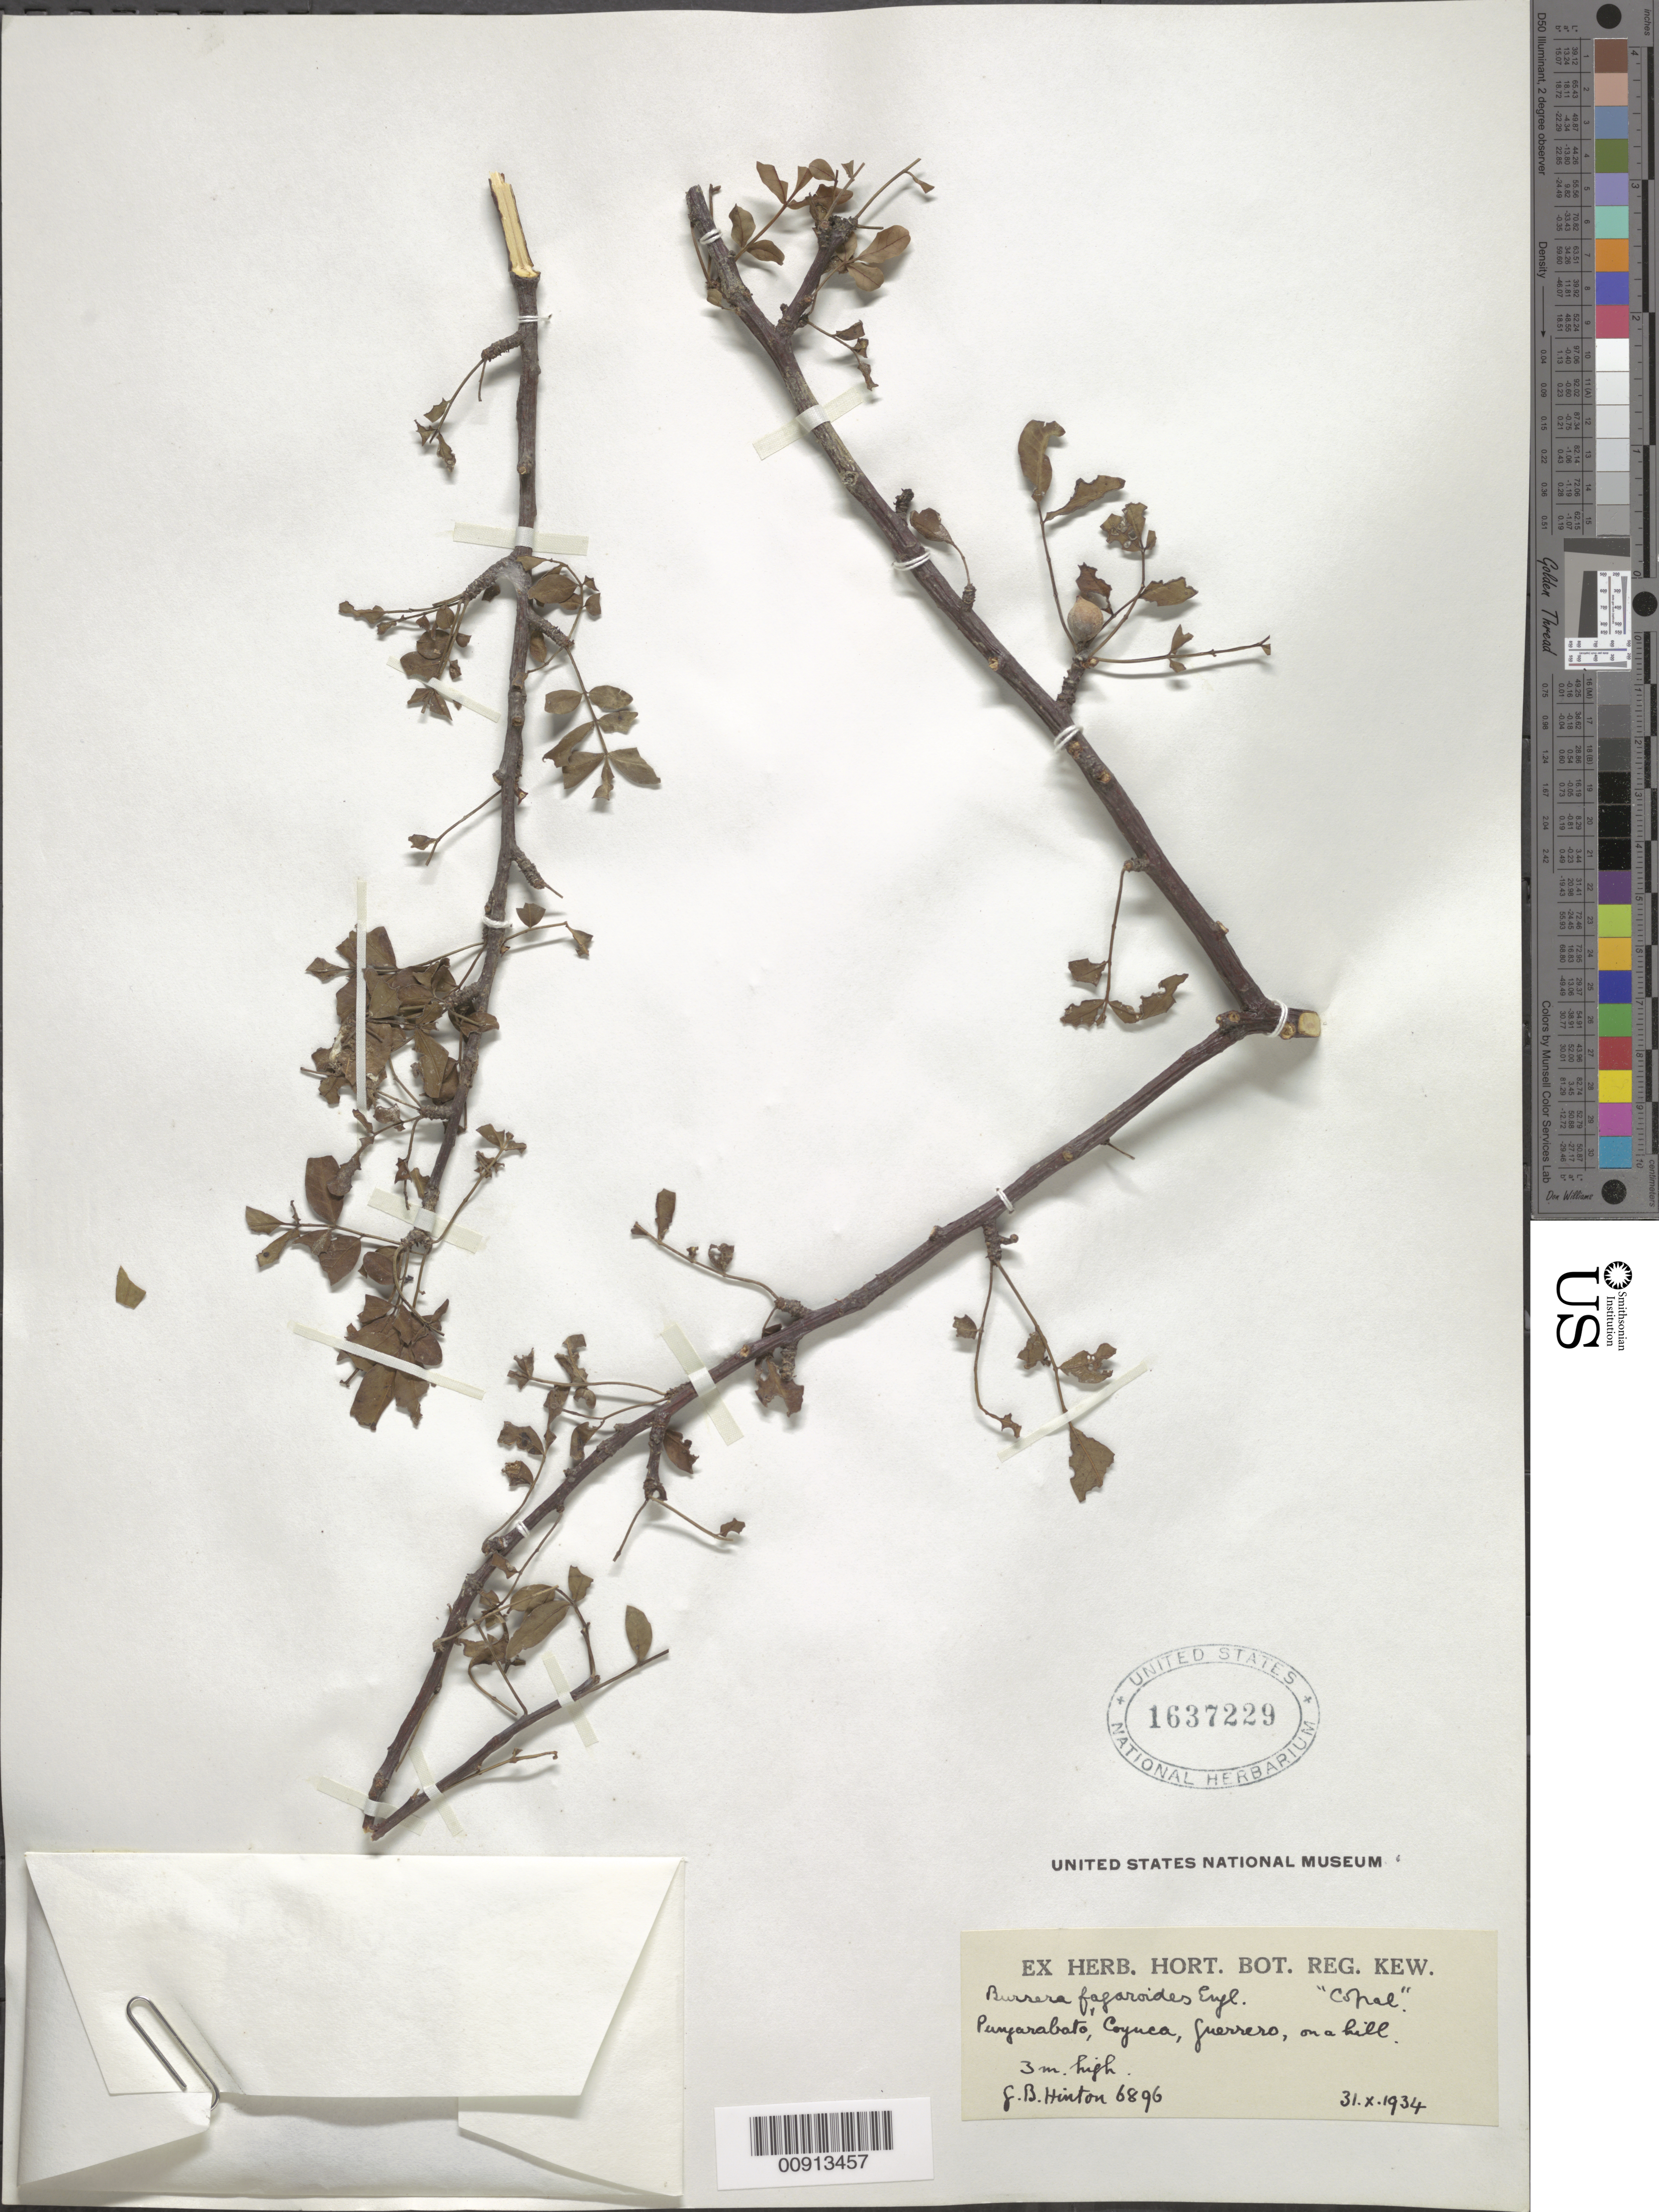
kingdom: Plantae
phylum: Tracheophyta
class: Magnoliopsida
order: Sapindales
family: Burseraceae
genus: Bursera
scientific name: Bursera inaguensis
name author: Britton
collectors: G. B. Hinton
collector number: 6896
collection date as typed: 31 Oct 1934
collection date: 1934-10-31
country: Mexico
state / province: Guerrero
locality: Pungarabato, Coyuca, Guerrero.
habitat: On a hill.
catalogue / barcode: US 1637229